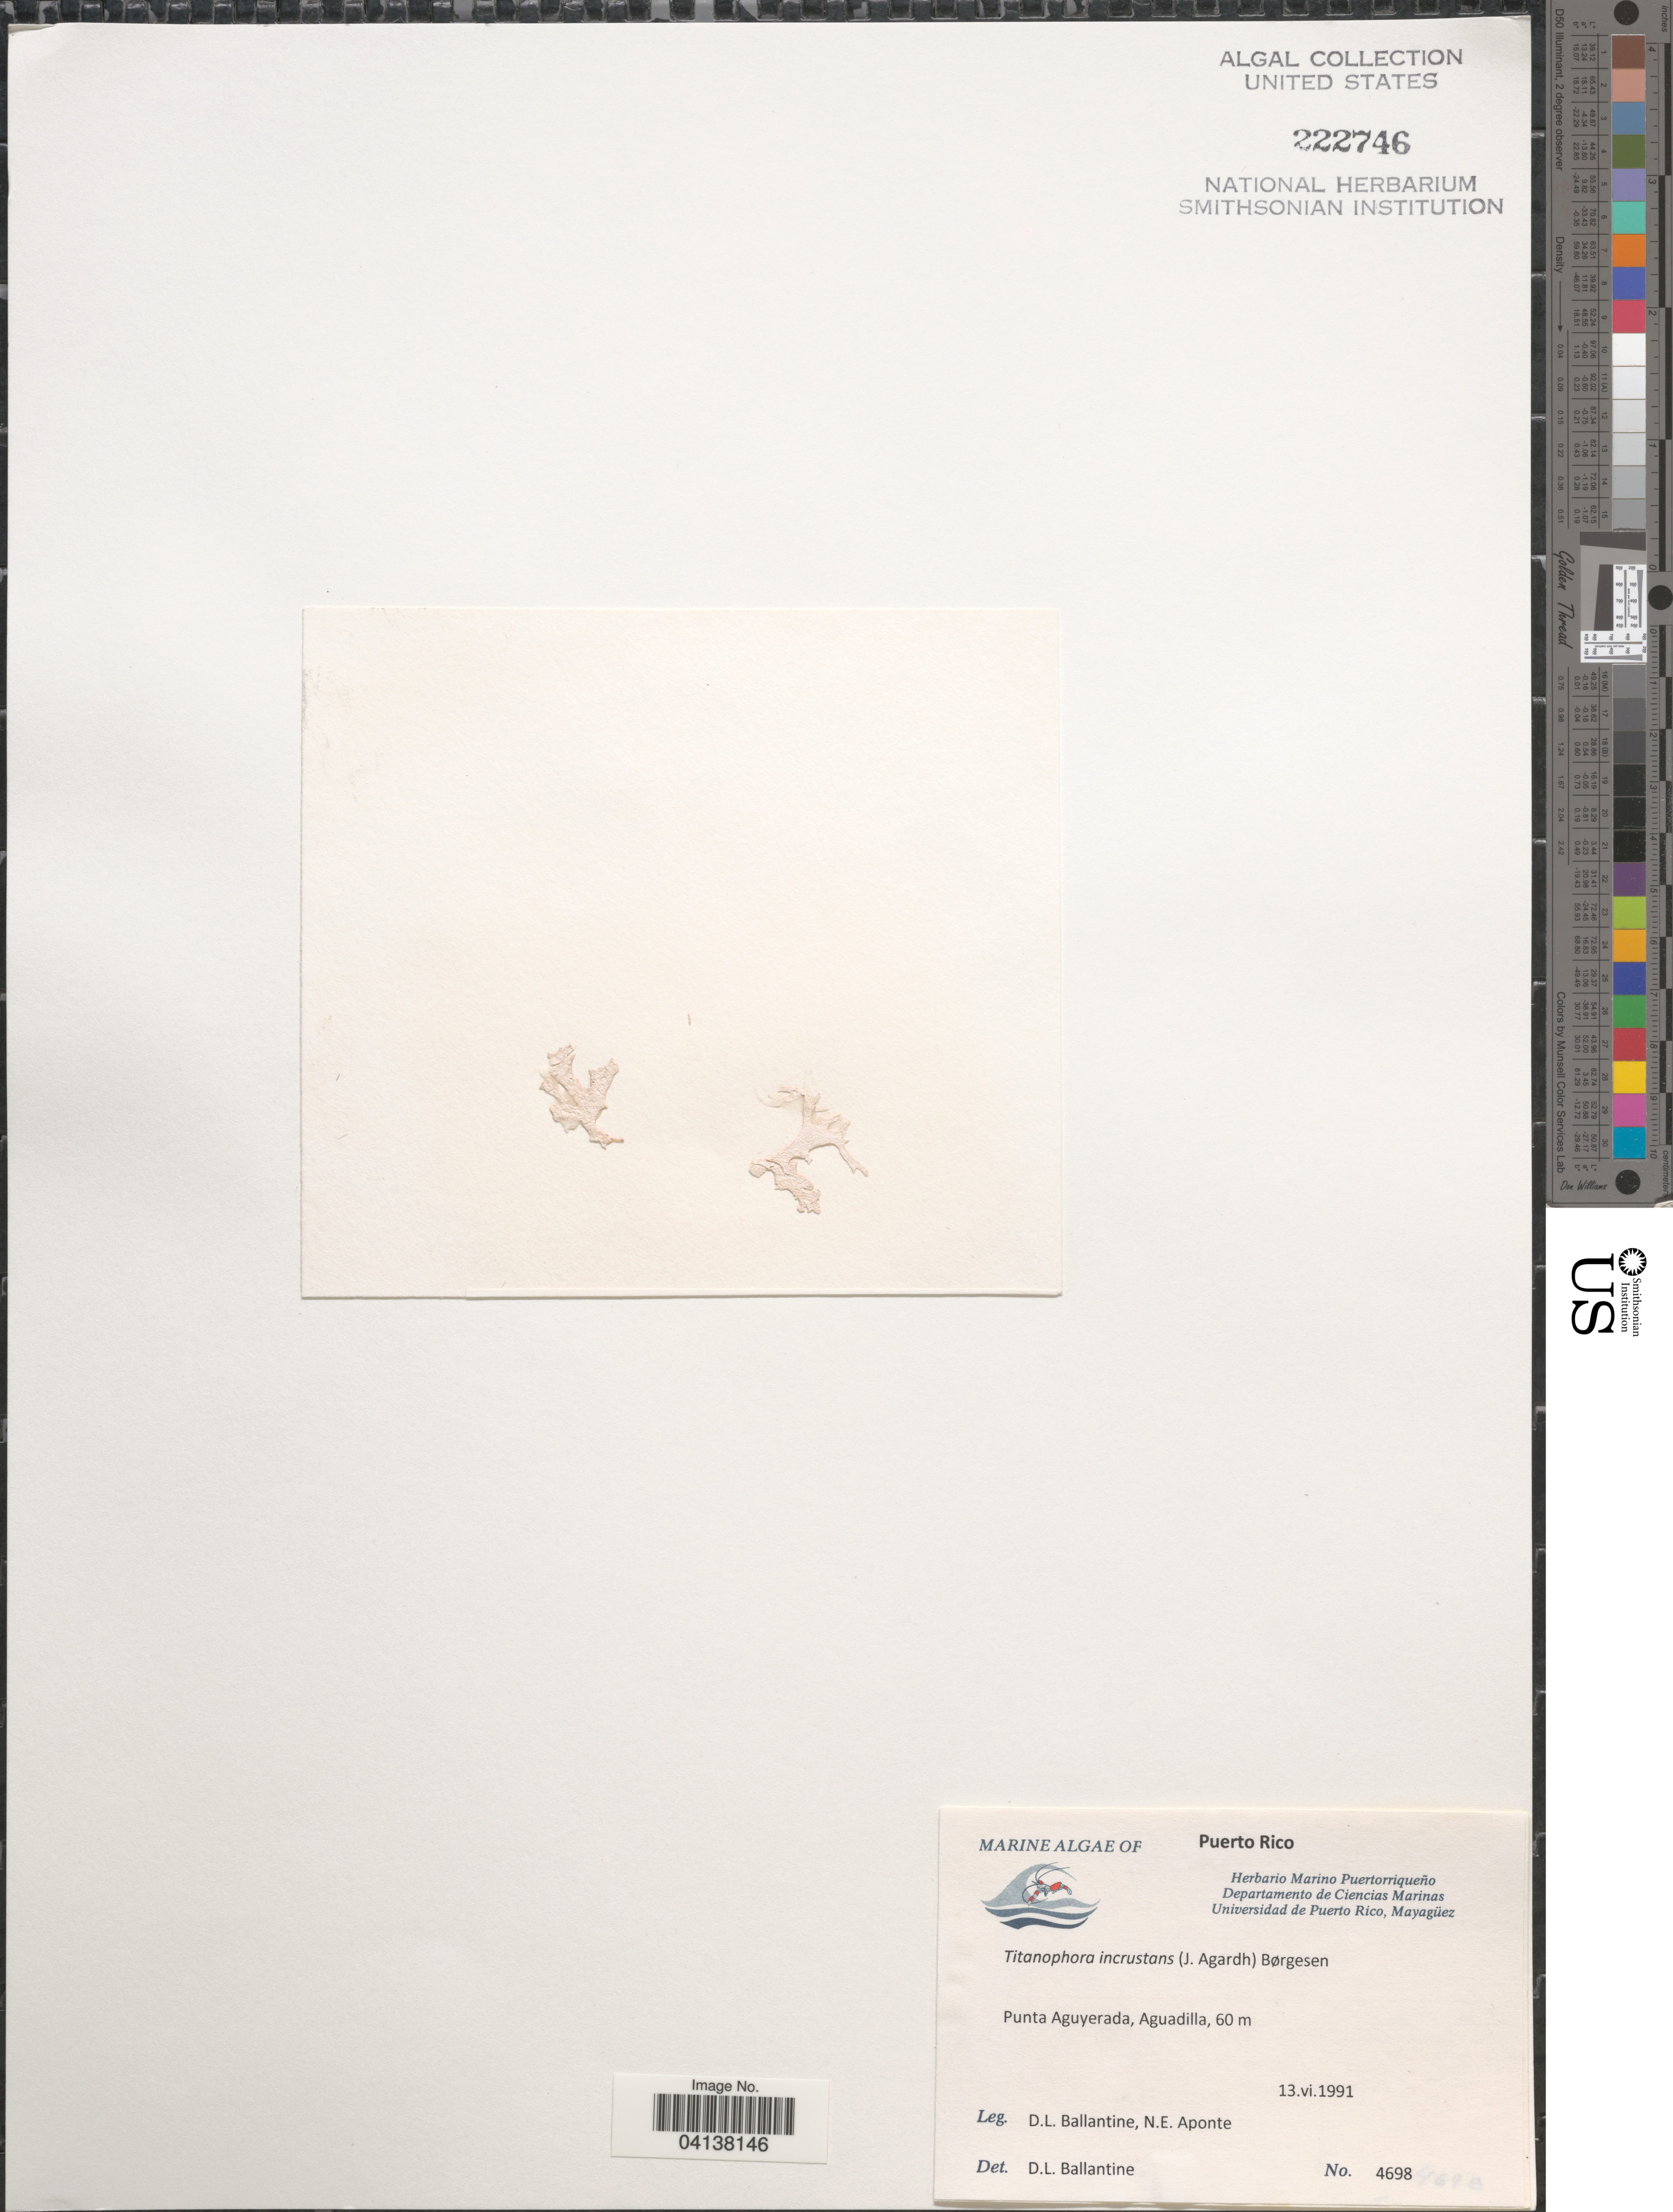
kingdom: Plantae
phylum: Rhodophyta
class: Florideophyceae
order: Nemastomatales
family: Schizymeniaceae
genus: Titanophora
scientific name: Titanophora incrustans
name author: (J. Agardh) Boerg.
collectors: D.L. Ballantine & N. E. Aponte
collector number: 4698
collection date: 1991-06-13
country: Puerto Rico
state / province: Aguadilla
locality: Punta Aguyerada.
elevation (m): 60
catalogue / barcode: US 222746